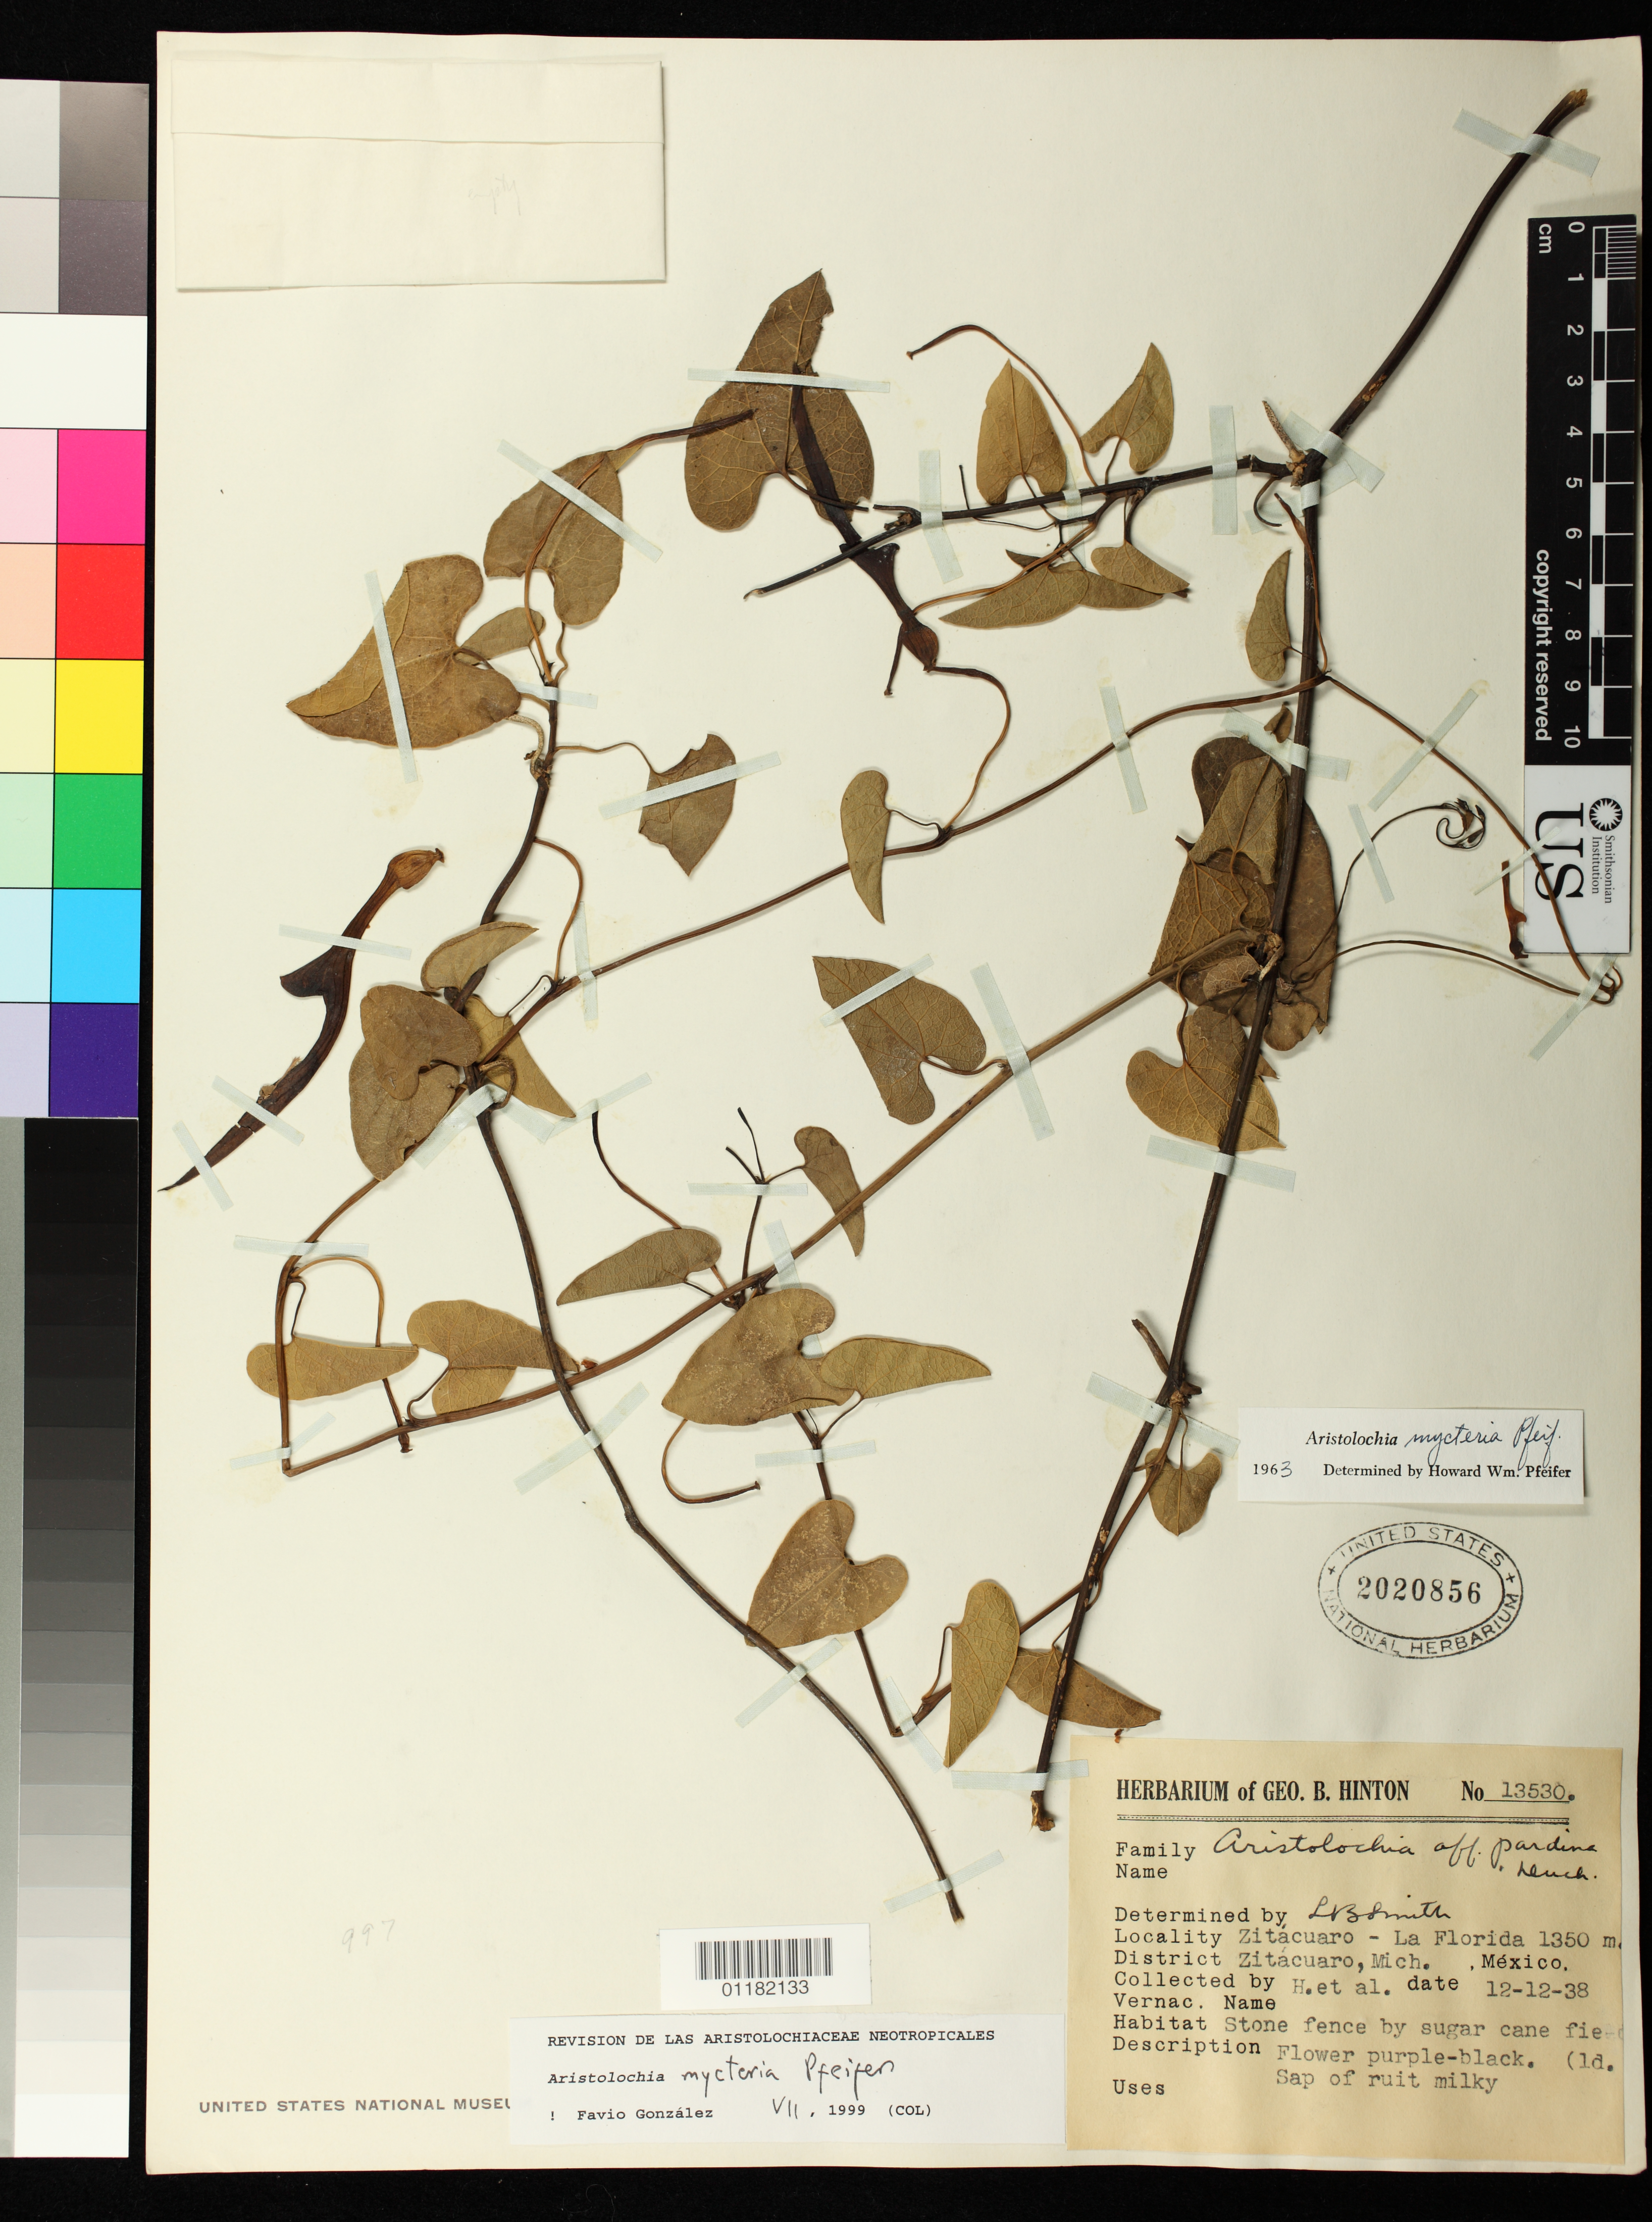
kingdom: Plantae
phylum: Tracheophyta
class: Magnoliopsida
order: Piperales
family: Aristolochiaceae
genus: Aristolochia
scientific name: Aristolochia taliscana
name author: Hook. & Arn.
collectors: G. B. Hinton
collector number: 13530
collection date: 1938-12-12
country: Mexico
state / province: Michoacán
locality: Zitacuaro - La Florida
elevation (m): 1350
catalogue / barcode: US 2020856